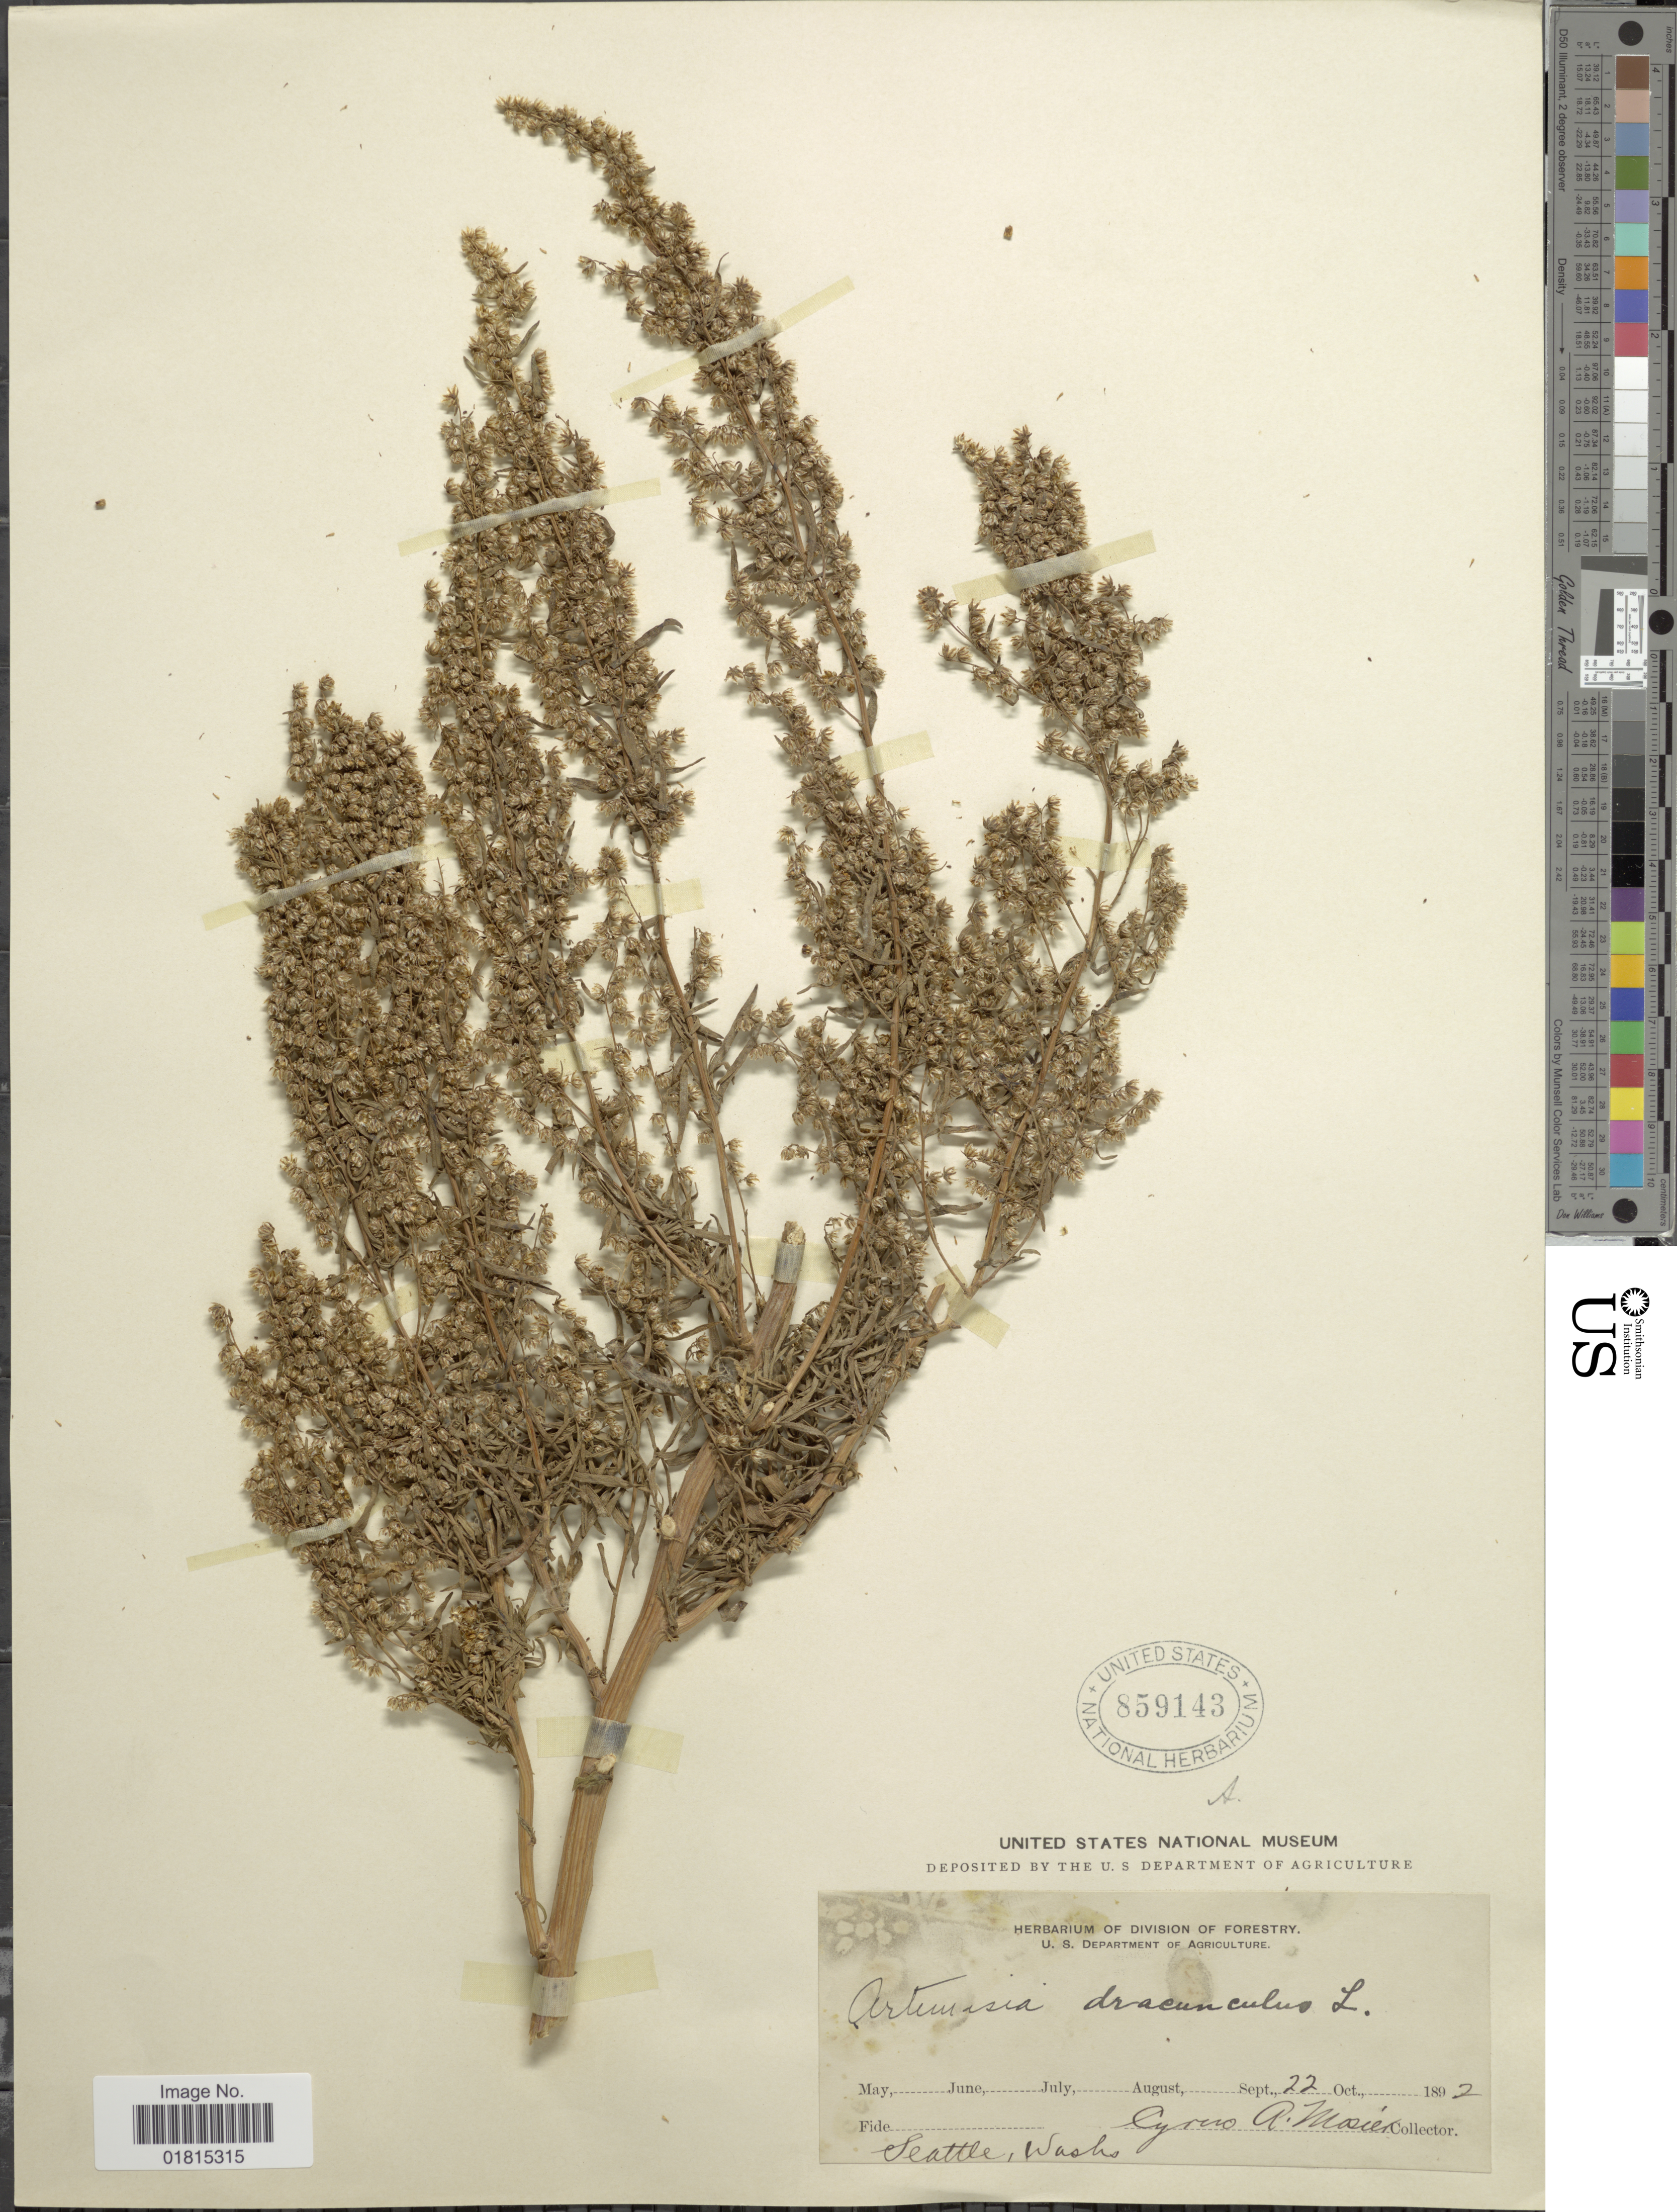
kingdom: Plantae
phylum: Tracheophyta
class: Magnoliopsida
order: Asterales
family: Asteraceae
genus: Artemisia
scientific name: Artemisia dracunculoides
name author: Pursh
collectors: C. A. Mosier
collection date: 1892-10-22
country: United States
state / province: Washington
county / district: King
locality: Seattle, Wash.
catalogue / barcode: US 859143